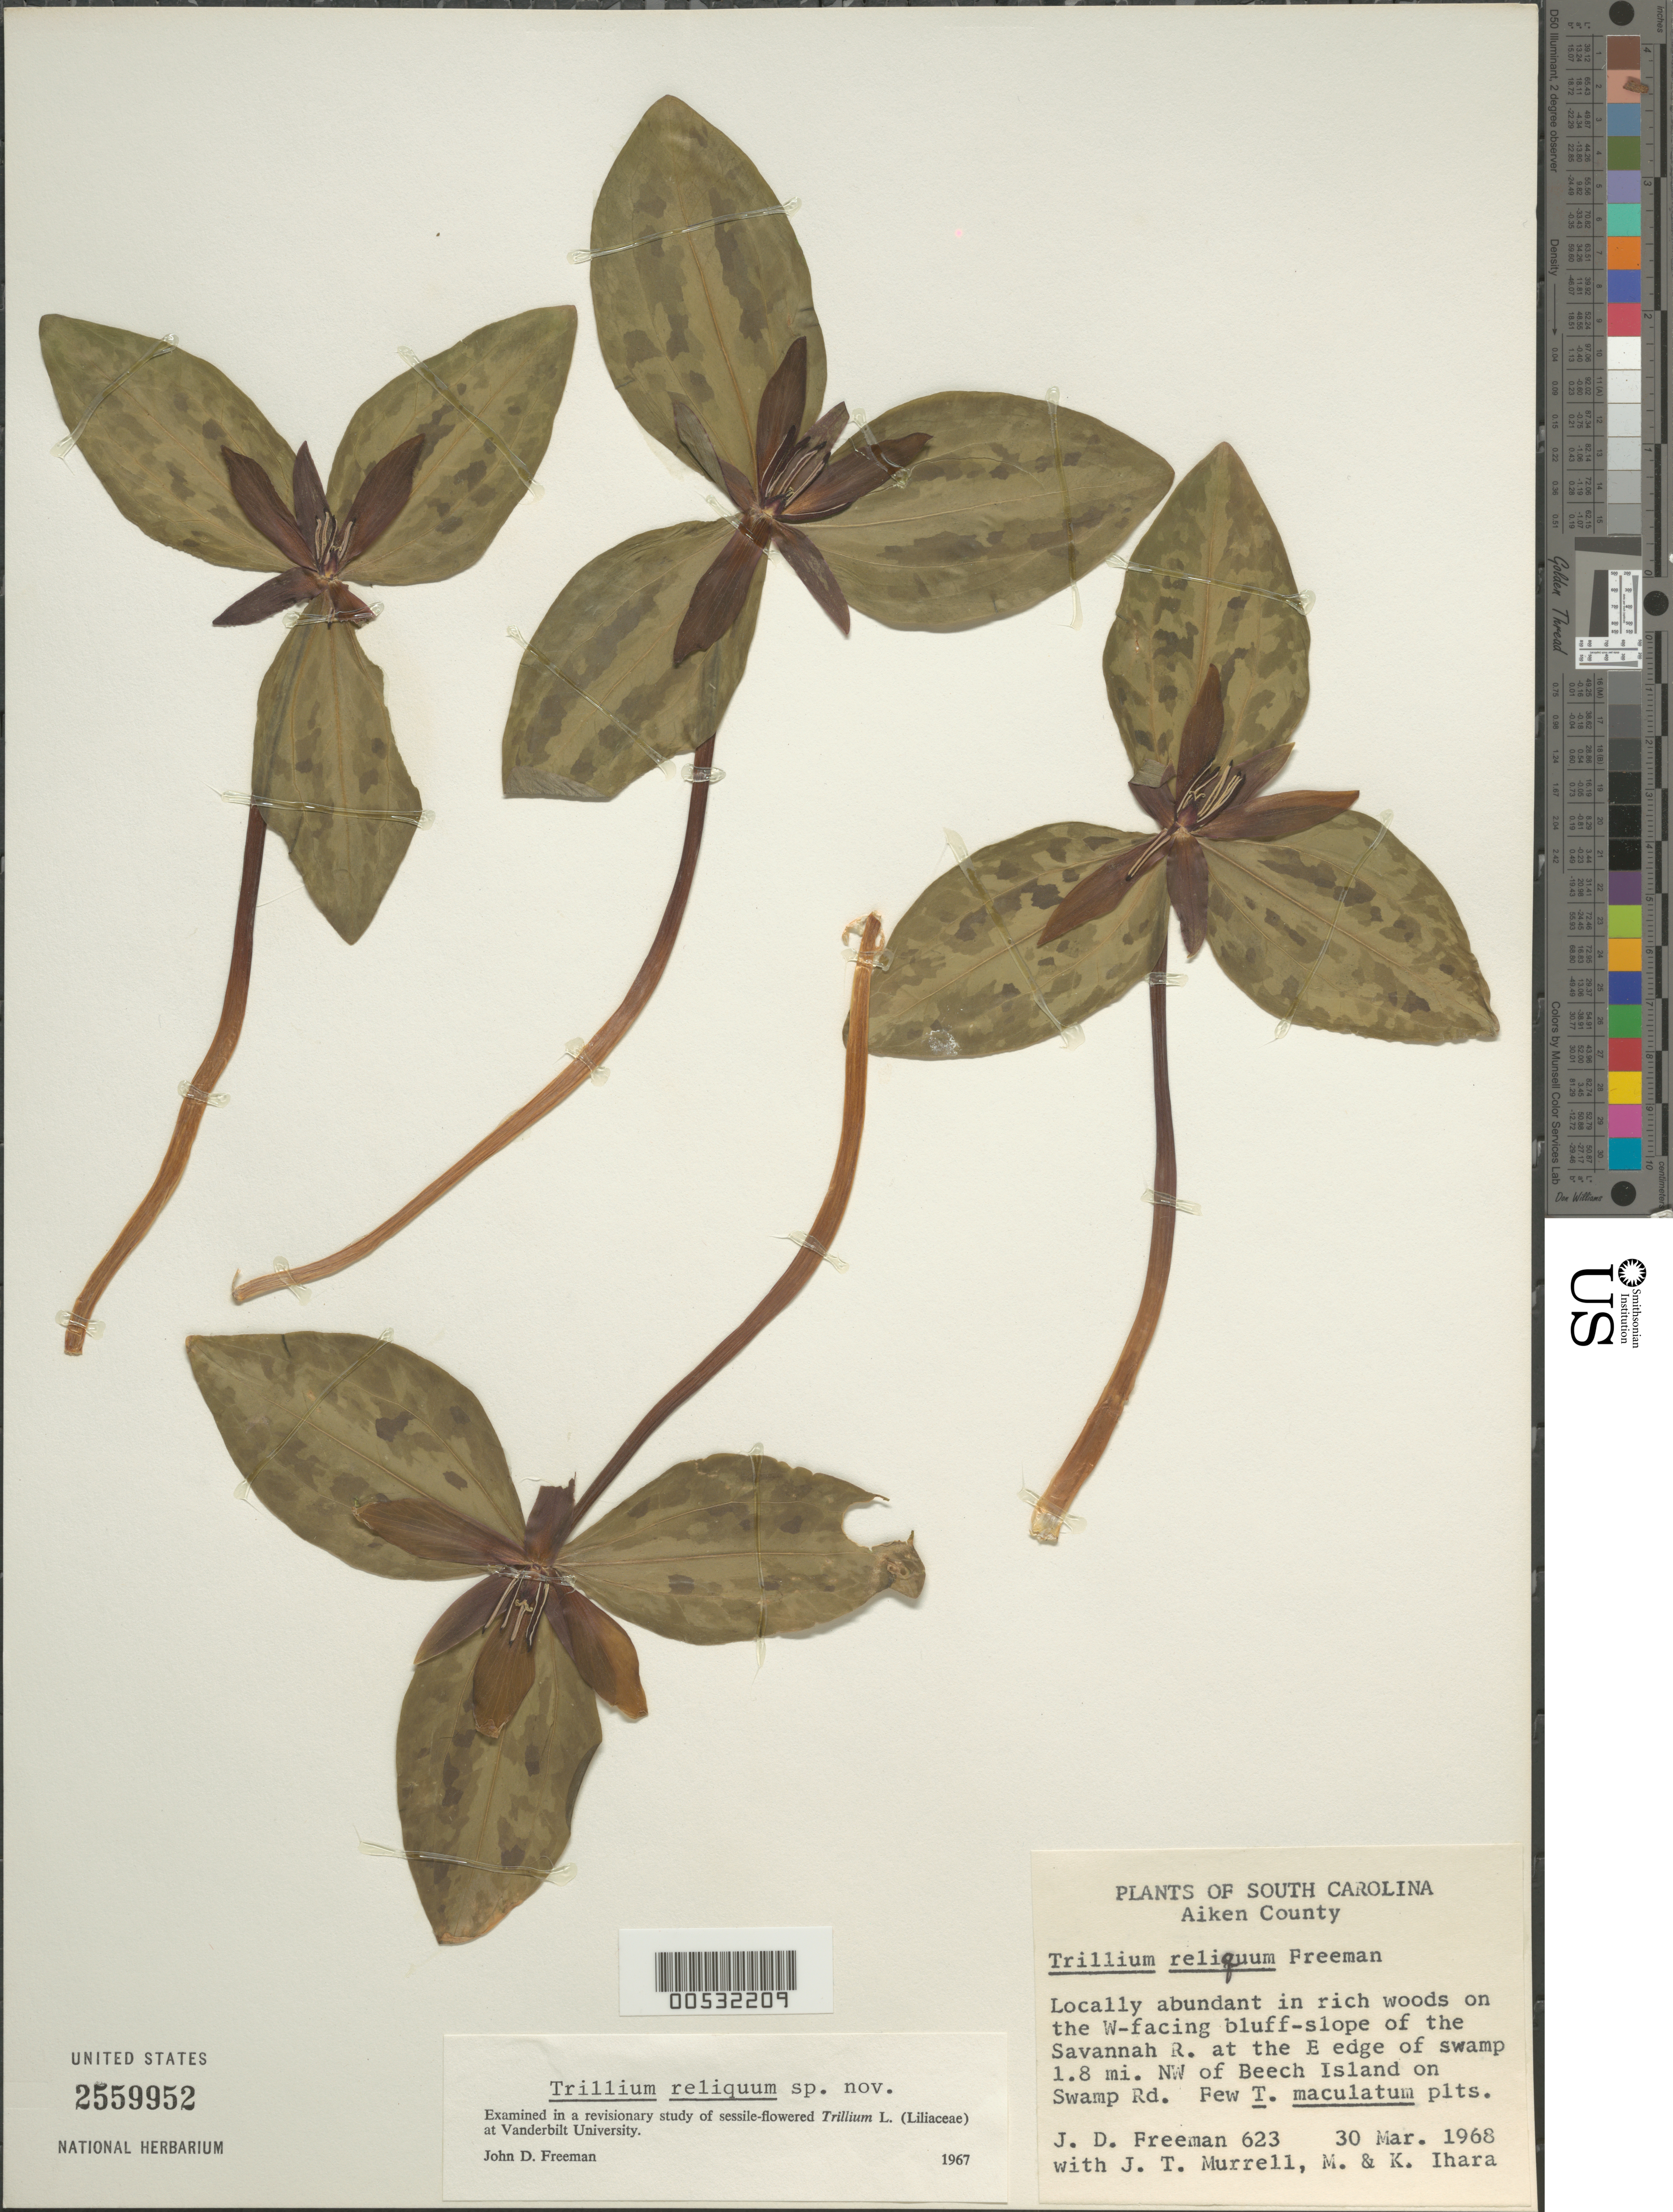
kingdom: Plantae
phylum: Tracheophyta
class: Liliopsida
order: Liliales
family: Melanthiaceae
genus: Trillium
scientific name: Trillium reliquum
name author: J. D. Freeman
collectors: J. Freeman, J. Murrell, M. Ihara & K. Ihara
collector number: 623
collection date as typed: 30 Mar 1968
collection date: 1968-03-30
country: United States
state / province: South Carolina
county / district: Aiken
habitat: In rich woods.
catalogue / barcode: US 2559952